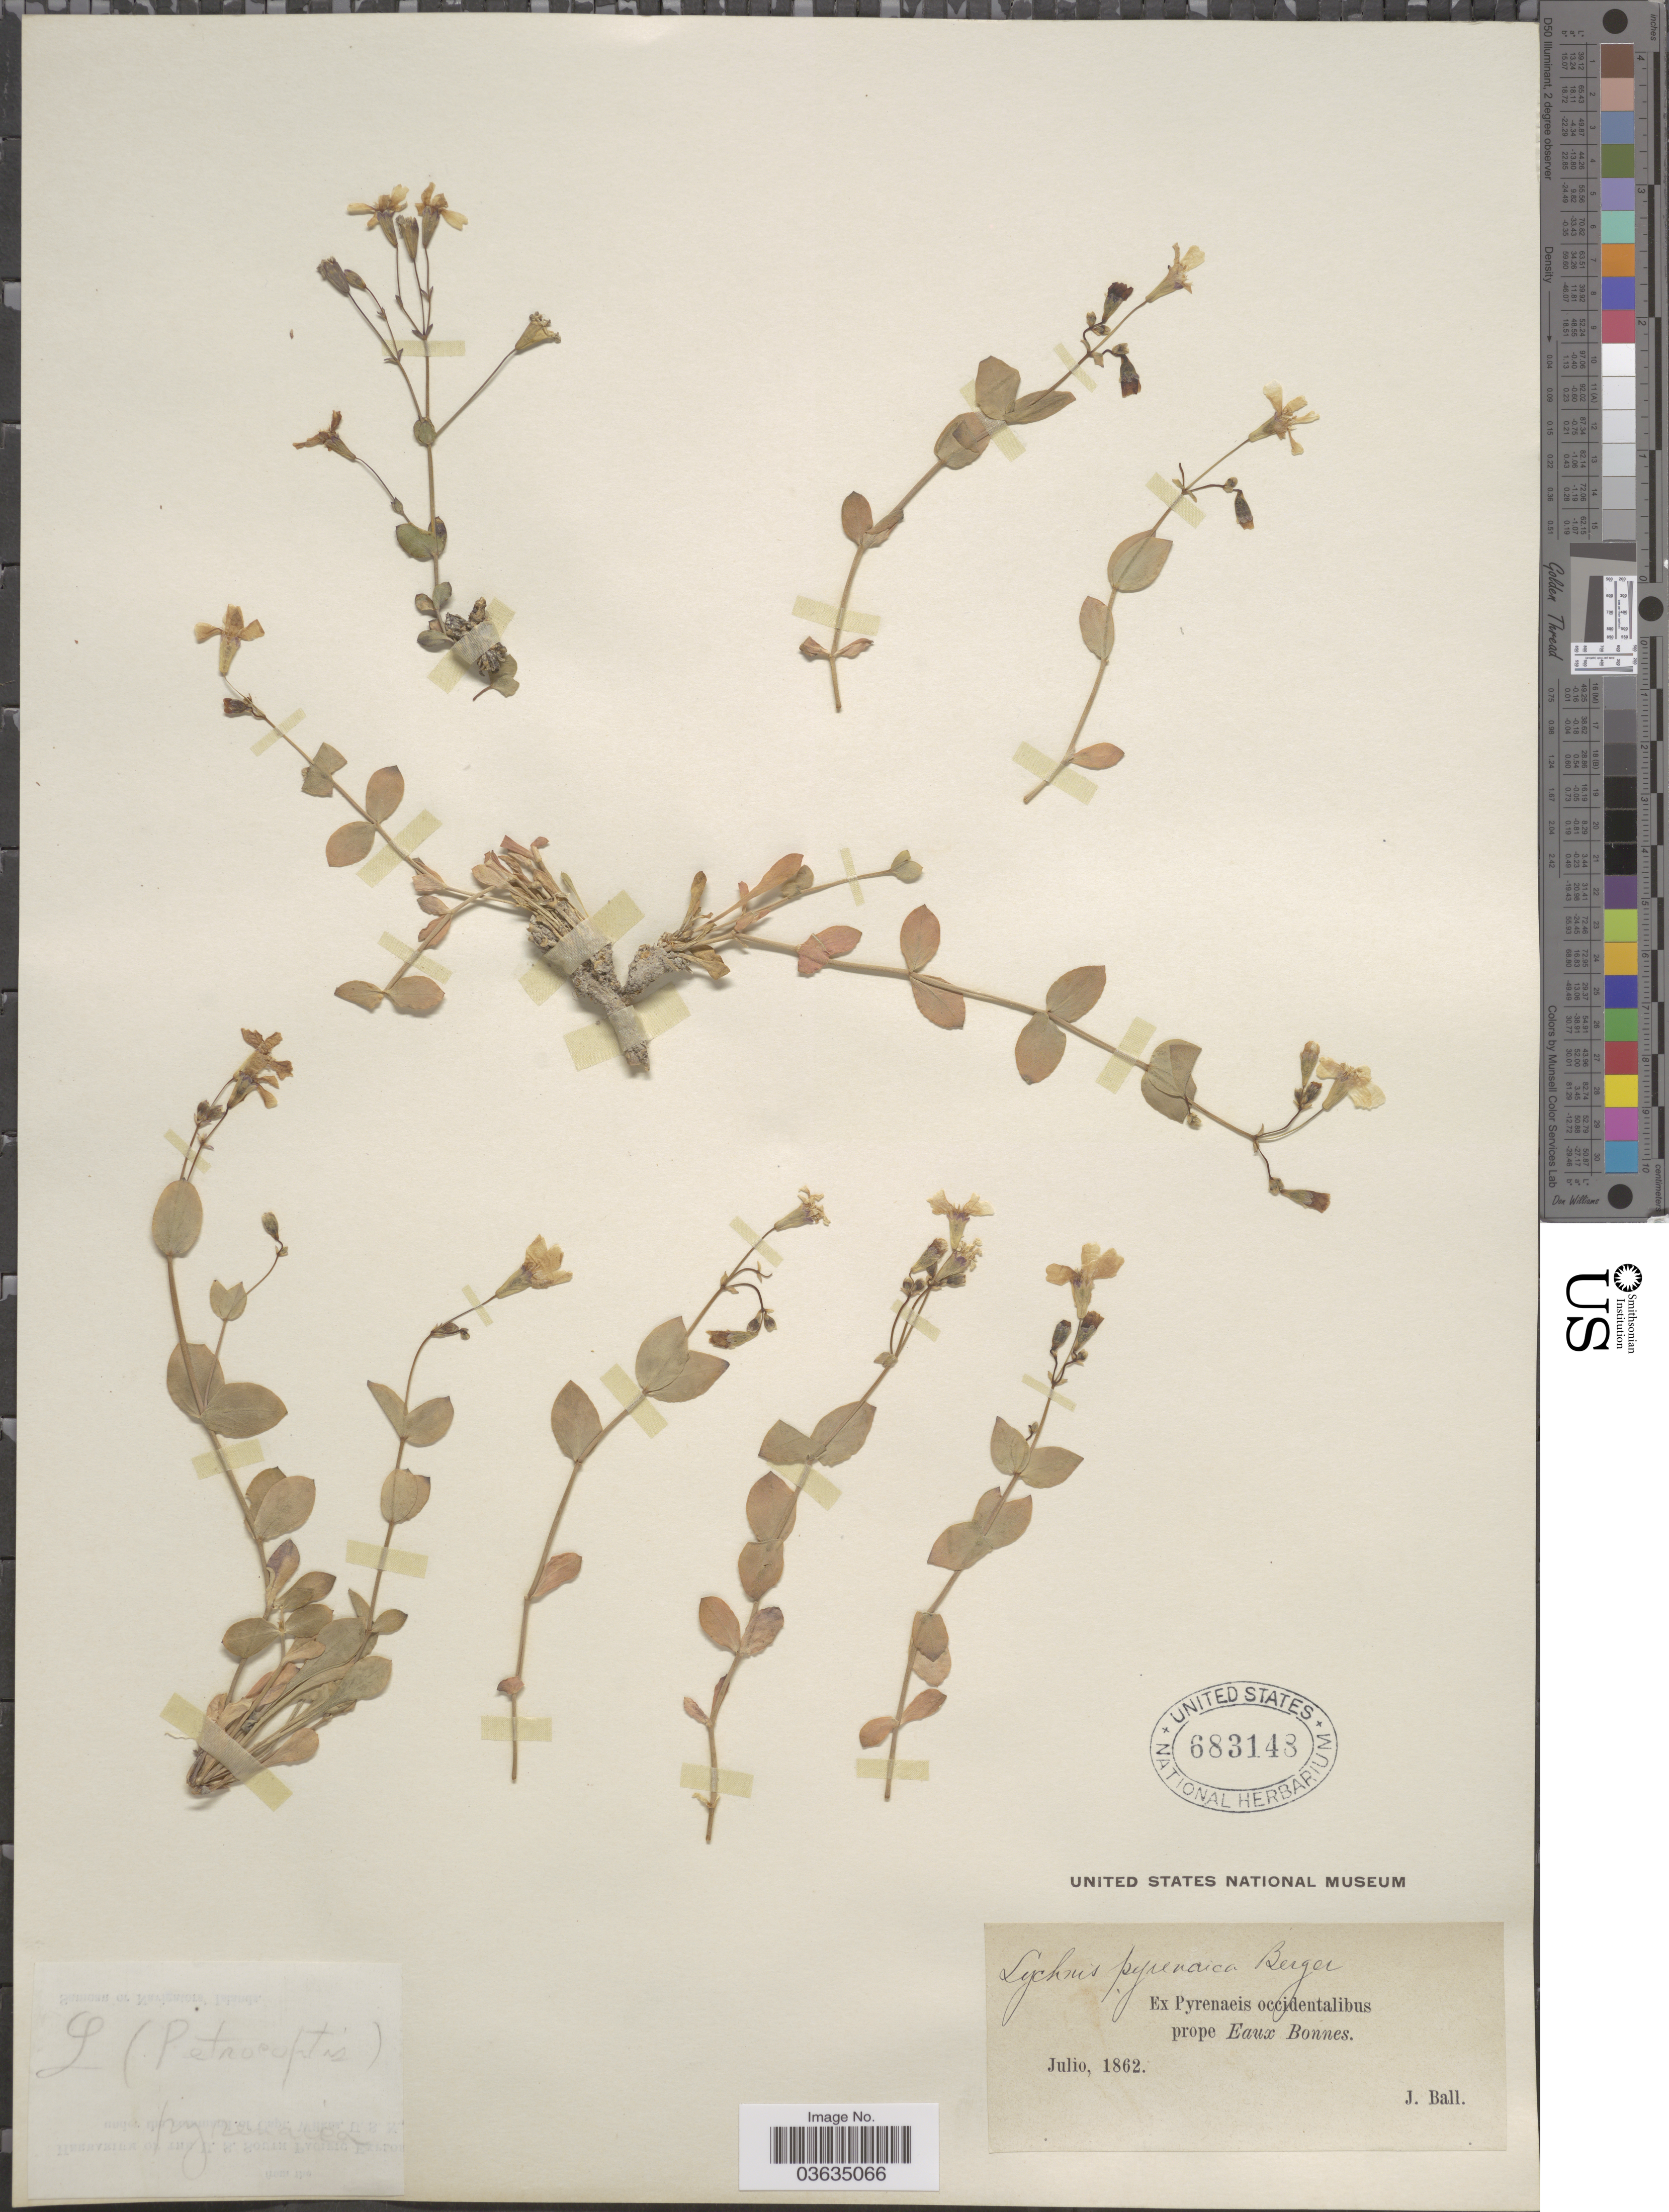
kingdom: Plantae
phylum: Tracheophyta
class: Magnoliopsida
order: Caryophyllales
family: Caryophyllaceae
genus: Petrocoptis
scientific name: Petrocoptis pyrenaica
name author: A. Braun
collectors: J. Ball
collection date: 1862-07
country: France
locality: Ex Pyrenæis occidentalibus prope Eaux Bonnes.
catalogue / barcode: US 683148